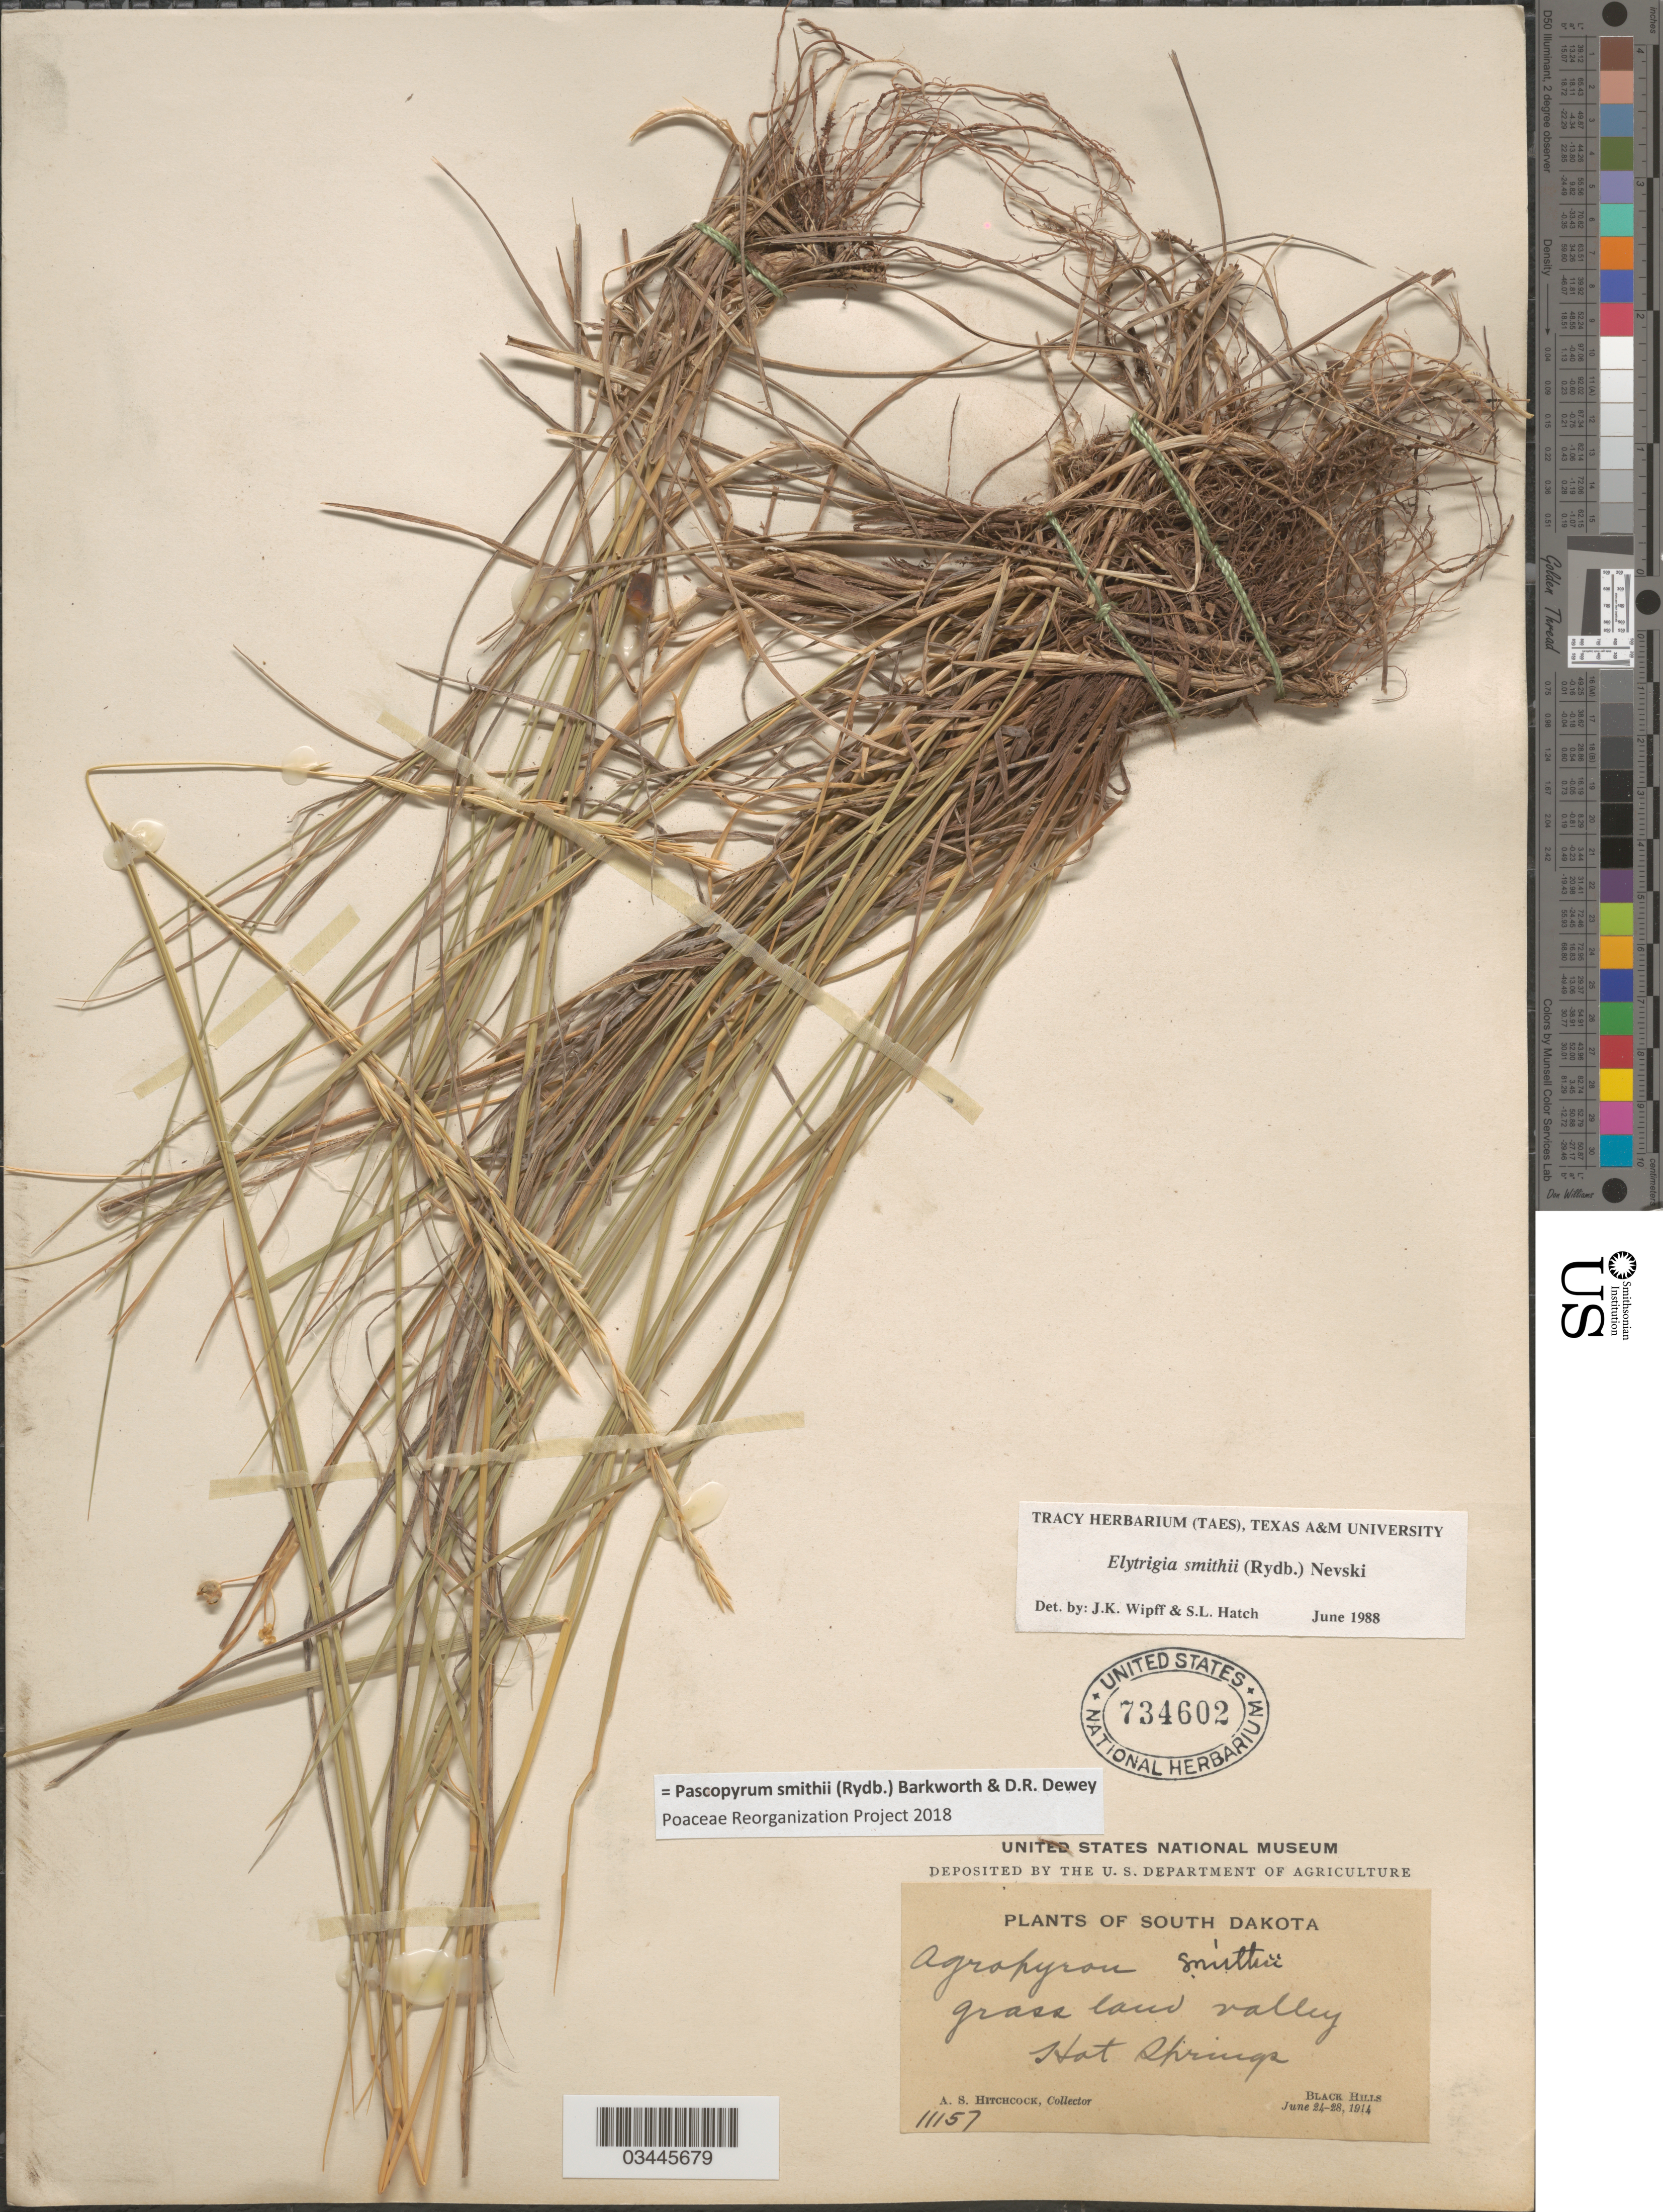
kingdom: Plantae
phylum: Tracheophyta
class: Liliopsida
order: Poales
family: Poaceae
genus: Pascopyrum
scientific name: Pascopyrum smithii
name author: (Rydb.) Barkworth & Dewey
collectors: A. S. Hitchcock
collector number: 11157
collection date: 1914-06-24/1914-06-28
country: United States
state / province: South Dakota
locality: Grass land valley. Hot Springs. Black Hills.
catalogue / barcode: US 734602